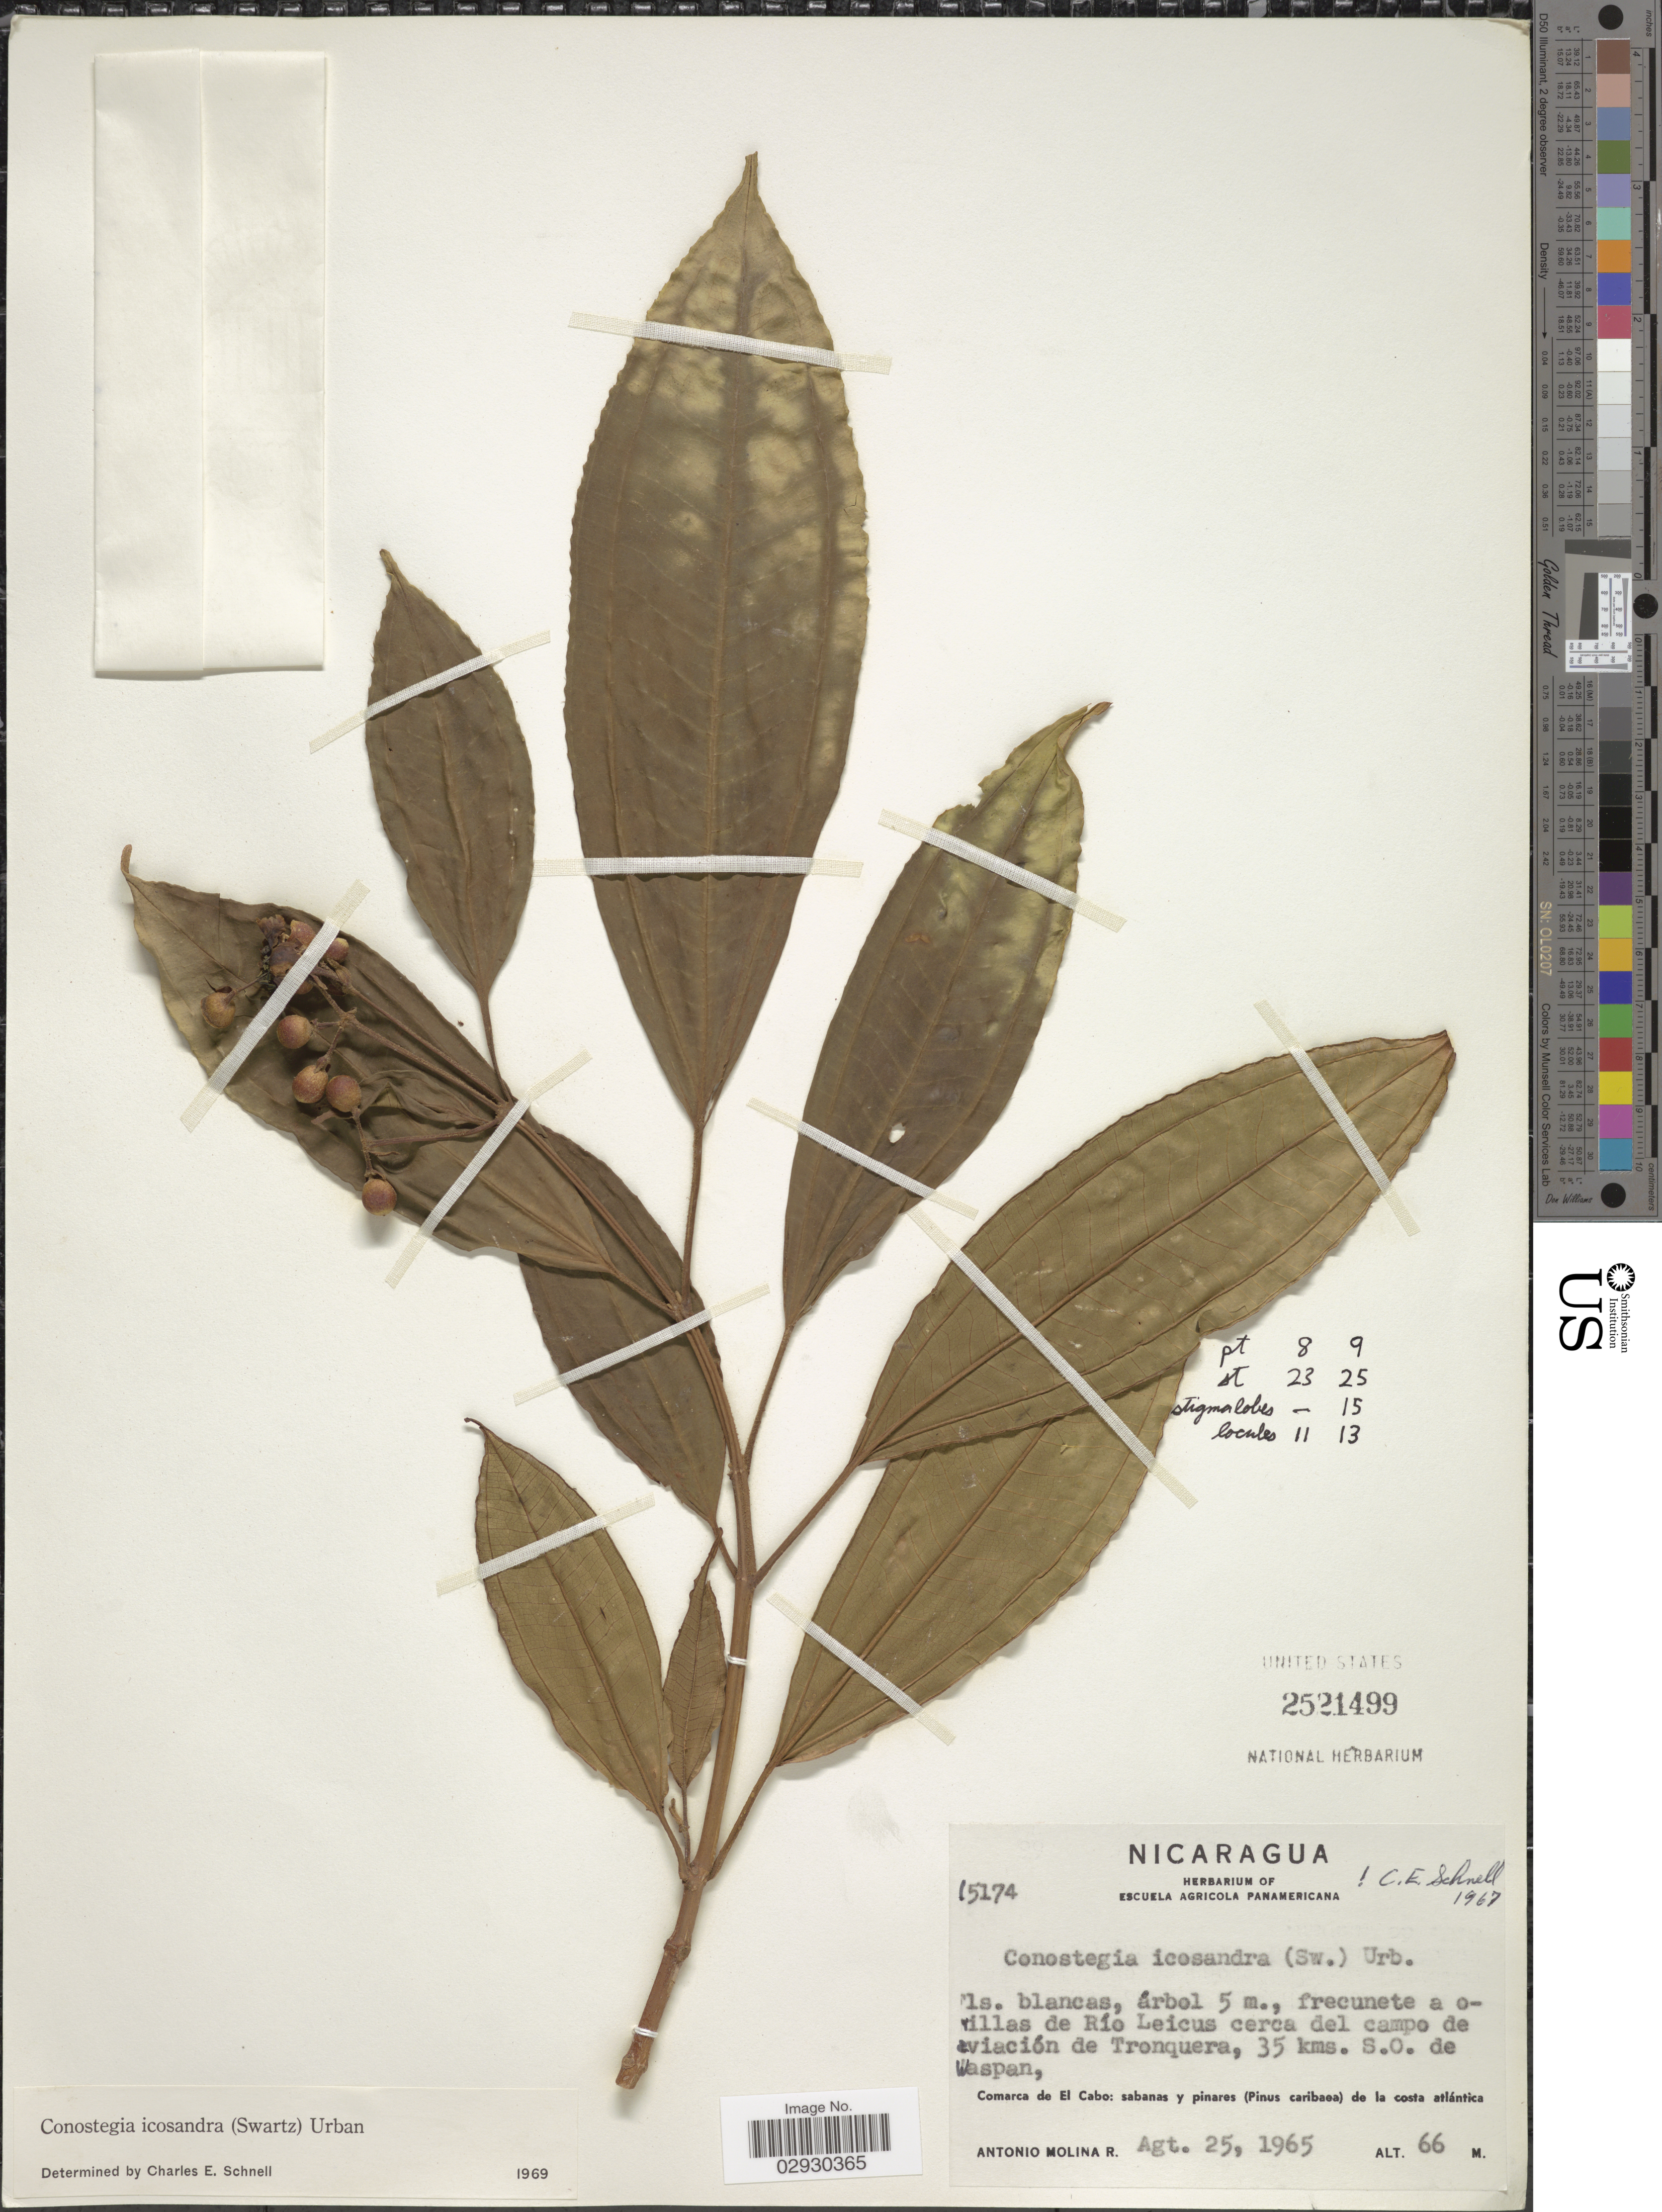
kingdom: Plantae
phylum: Tracheophyta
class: Magnoliopsida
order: Myrtales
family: Melastomataceae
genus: Conostegia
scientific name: Conostegia icosandra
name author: (Sw.) Urb.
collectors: A. Molina R.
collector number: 15174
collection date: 1965-08-25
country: Nicaragua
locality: Frecunete a orillas de Río Leicus cerca del campo de aviación de Tronquera, 35 kms. S.O. de Waspan, Comarca de El Cabo: sabanas y pinares (Pinus caribaea) de la costa atlántica.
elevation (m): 66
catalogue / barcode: US 2521499